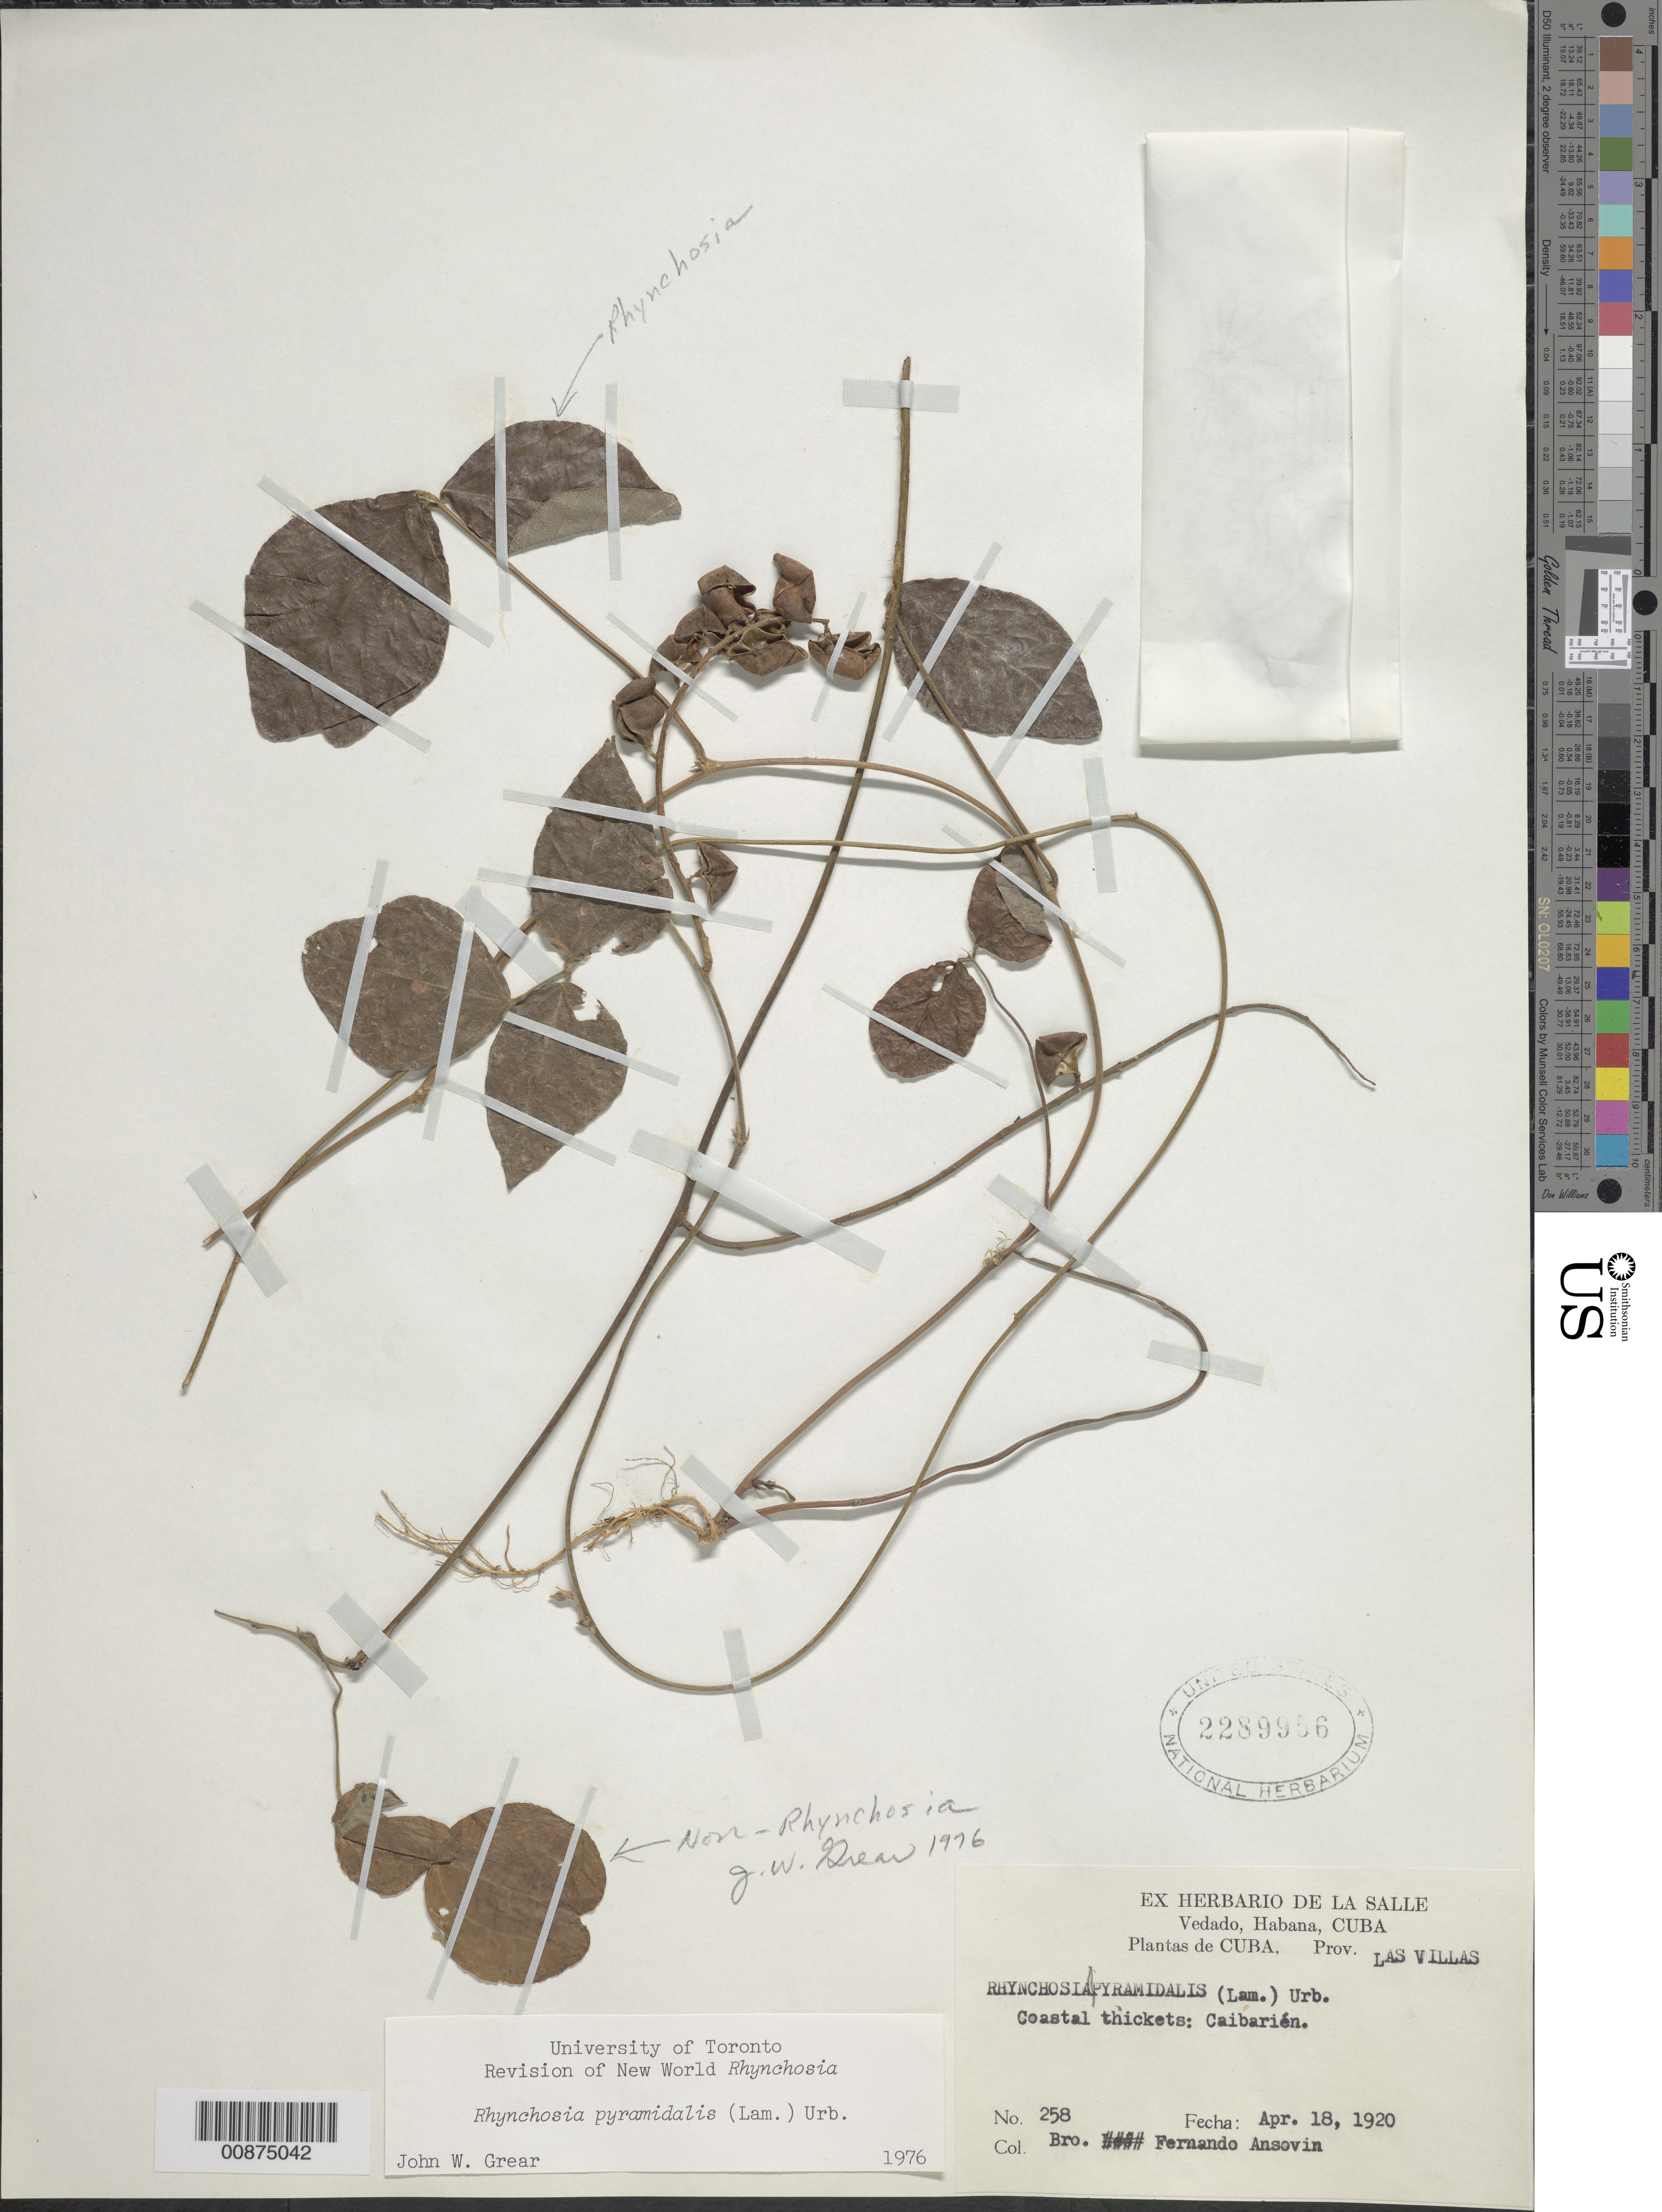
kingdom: Plantae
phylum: Tracheophyta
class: Magnoliopsida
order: Fabales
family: Fabaceae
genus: Rhynchosia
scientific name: Rhynchosia pyramidalis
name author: (Lam.) Urb.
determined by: Grear, J. W., Jr.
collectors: B. Ansovin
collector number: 258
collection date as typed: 18 Apr 1920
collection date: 1920-04-18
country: Cuba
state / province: Las Villas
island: Cuba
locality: Caibarién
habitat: Coastal thickets.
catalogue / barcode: US 2289956